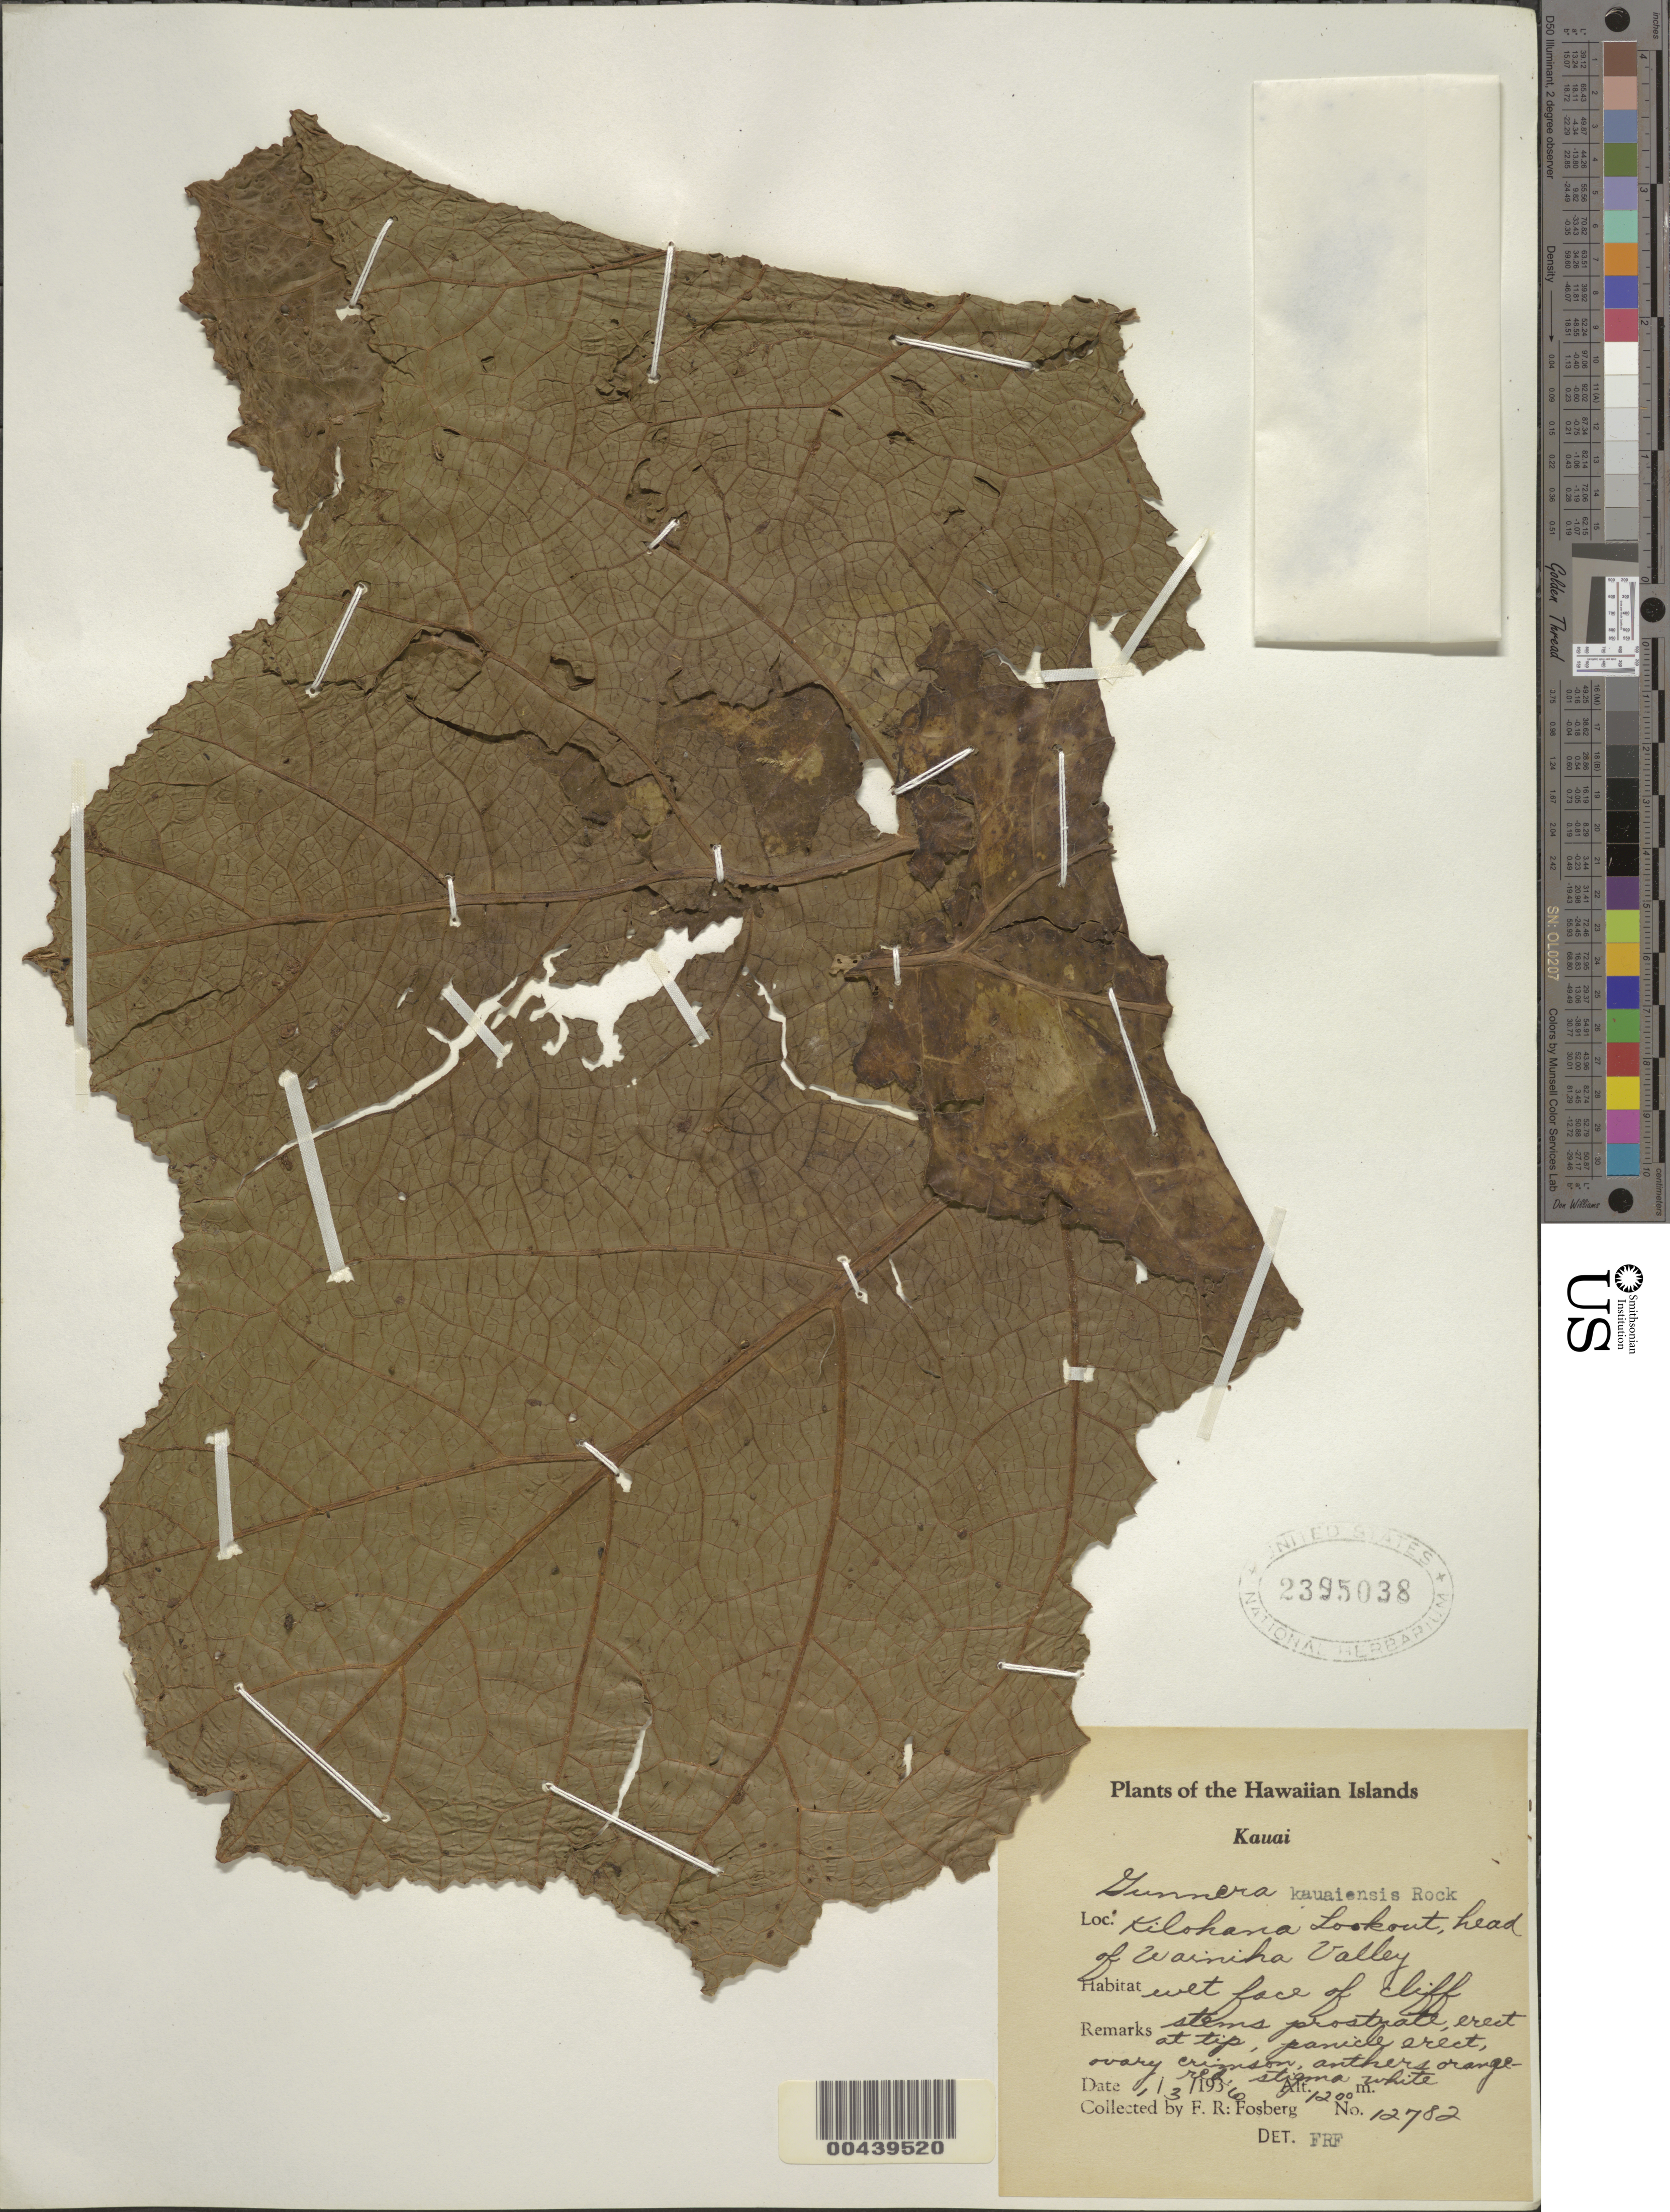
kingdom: Plantae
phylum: Tracheophyta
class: Magnoliopsida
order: Gunnerales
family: Gunneraceae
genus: Gunnera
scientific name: Gunnera kauaiensis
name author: Rock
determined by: Fosberg, F. R.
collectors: F. R. Fosberg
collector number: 12782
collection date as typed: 3 Jan 1956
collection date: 1956-01-03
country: United States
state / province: Hawaii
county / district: Kauai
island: Kaua'i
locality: Kilohana Lookout, head of Wainiha Valley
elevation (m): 1200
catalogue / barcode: US 2395038